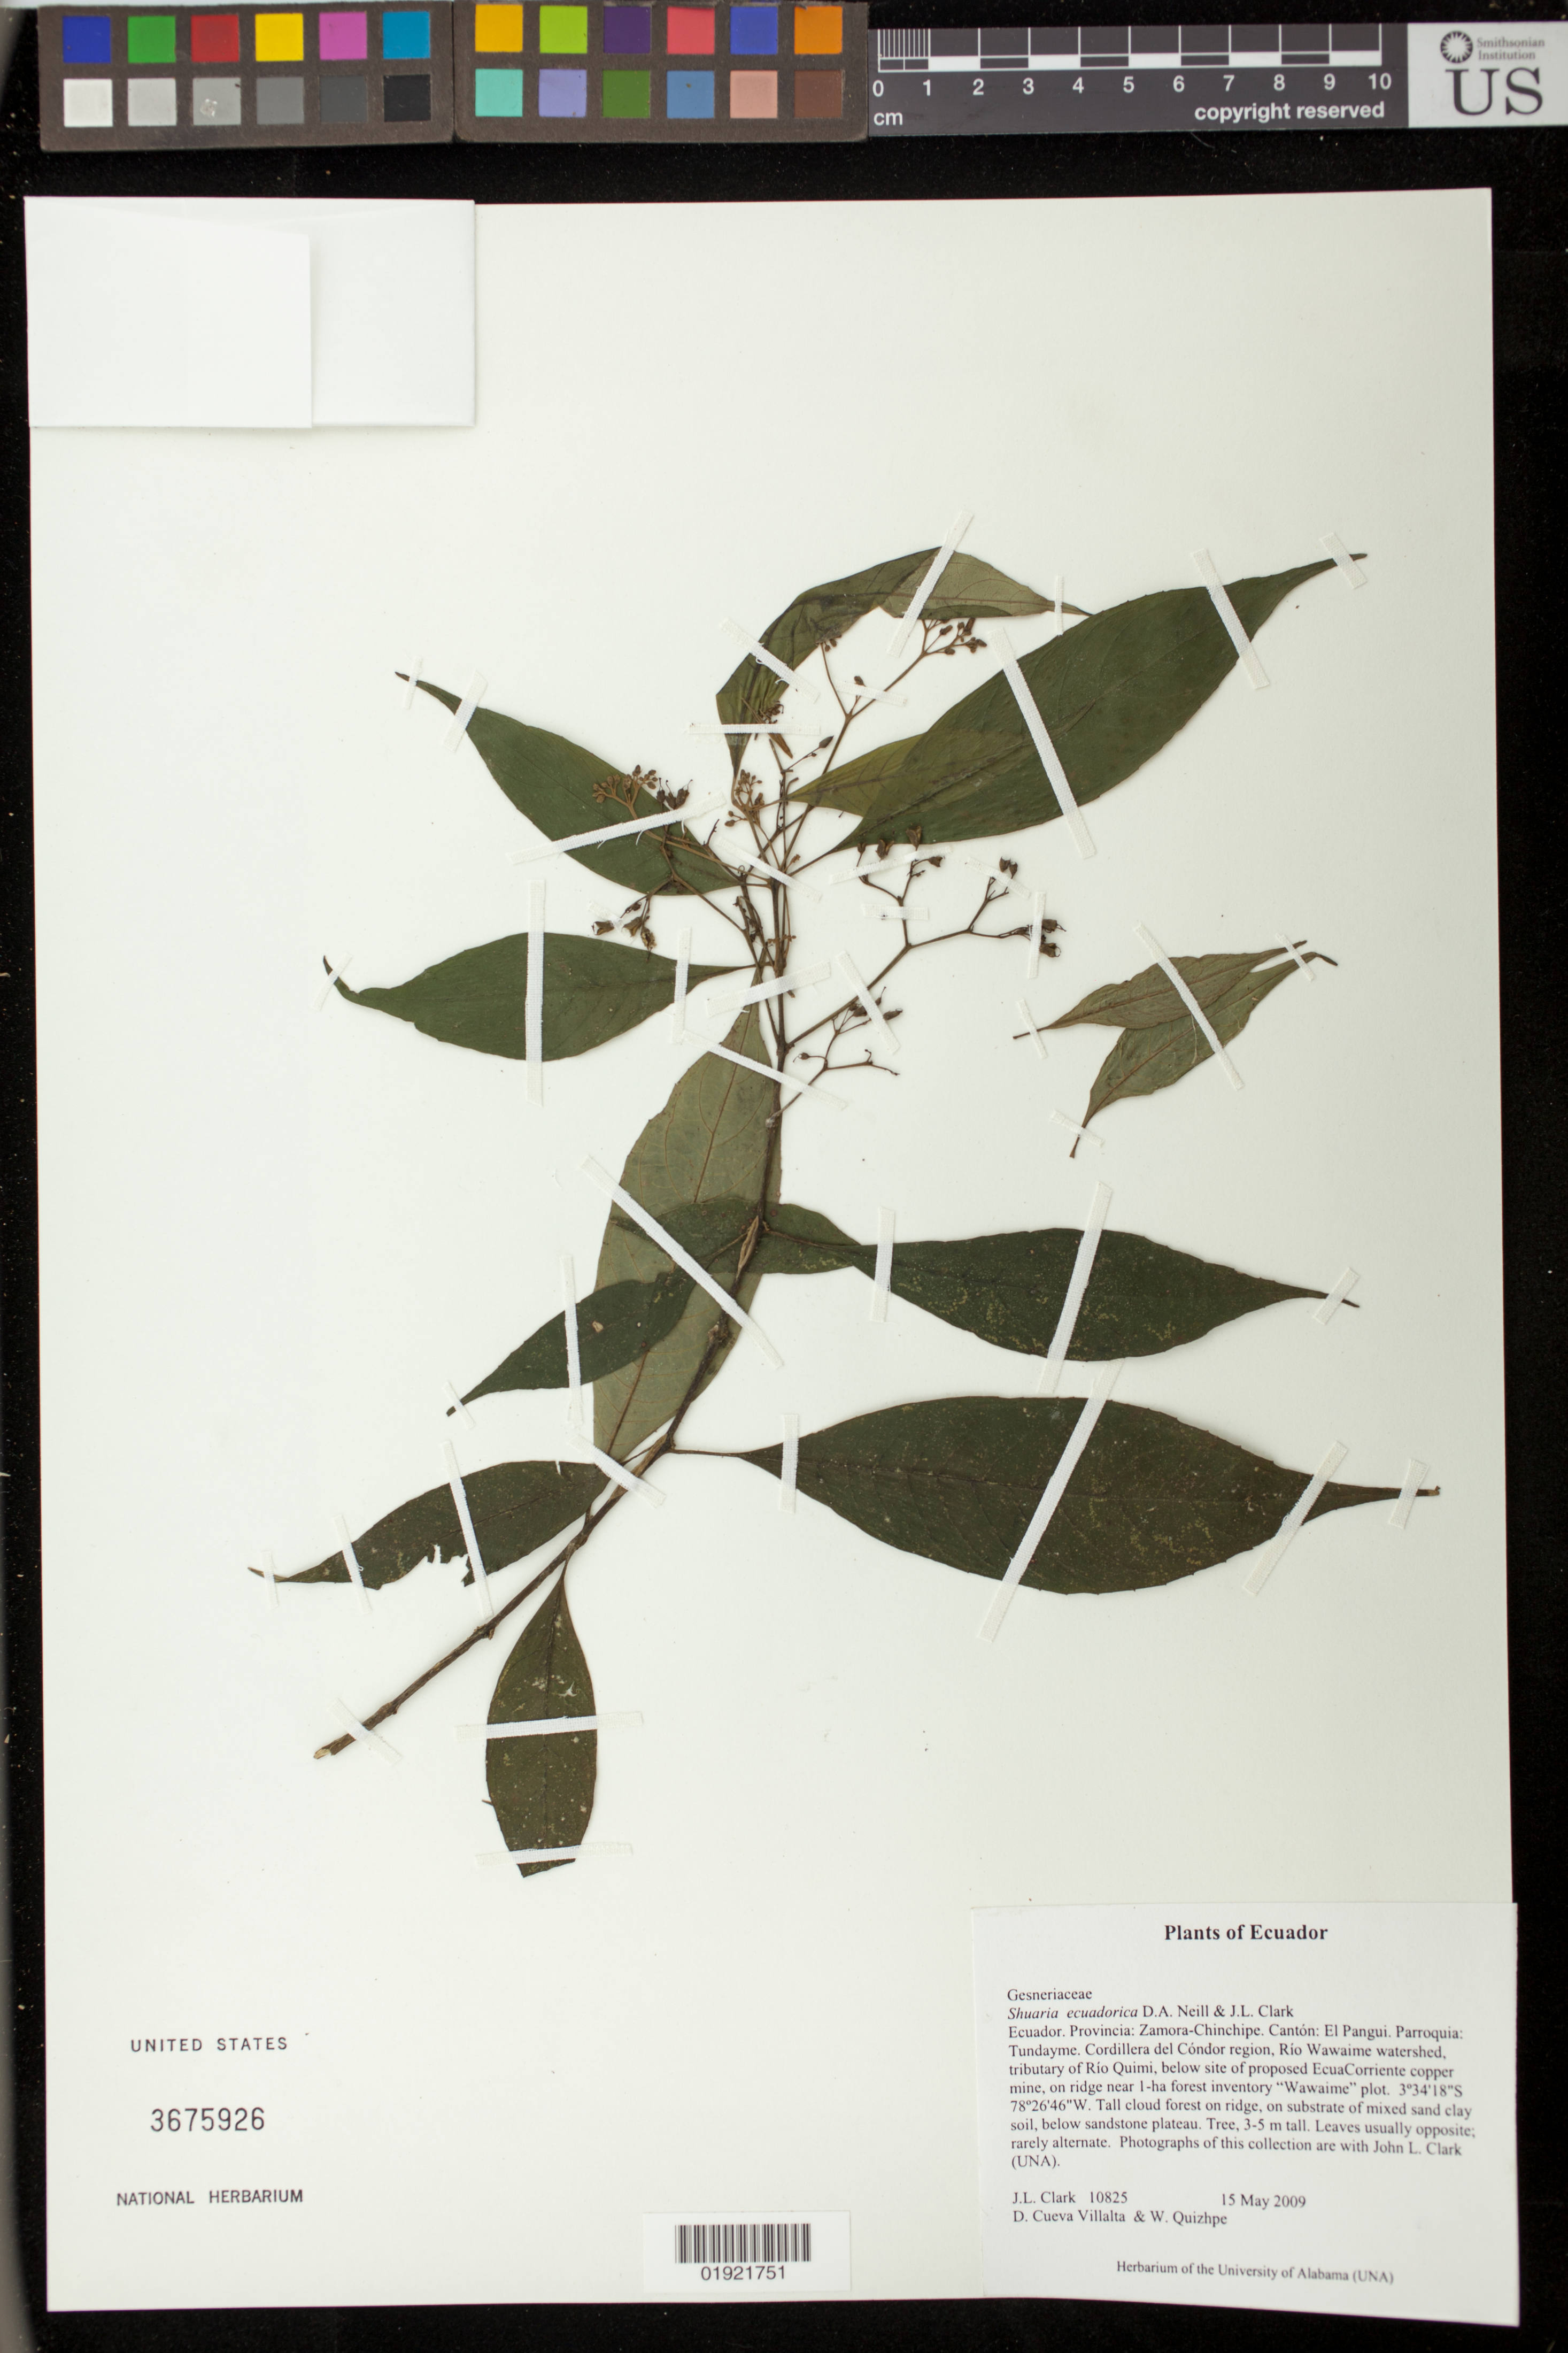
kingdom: Plantae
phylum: Tracheophyta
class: Magnoliopsida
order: Lamiales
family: Gesneriaceae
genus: Shuaria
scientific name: Shuaria ecuadorica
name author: D.A. Neill & J.L. Clark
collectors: J. L. Clark, D. Cueva Villalta & W. Quizhpe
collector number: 10825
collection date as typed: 15 May 2009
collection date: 2009-05-15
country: Ecuador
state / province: Zamora-Chinchipe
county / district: El Pangui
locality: Parroquia: Tundayme. Cordillera del Condor region, Rio Wawaime watershed, tributary of Rio Quimi, below site of proposed EcuaCorriente opper mine, on ridge near 1-ha forest inventory "Wawaime" plot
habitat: Tall cloud forest on ridge, on substrate of mized sand clay soil, below sandstone plateau.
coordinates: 3 34 18 S, 78 26 46 W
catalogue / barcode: US 3675926